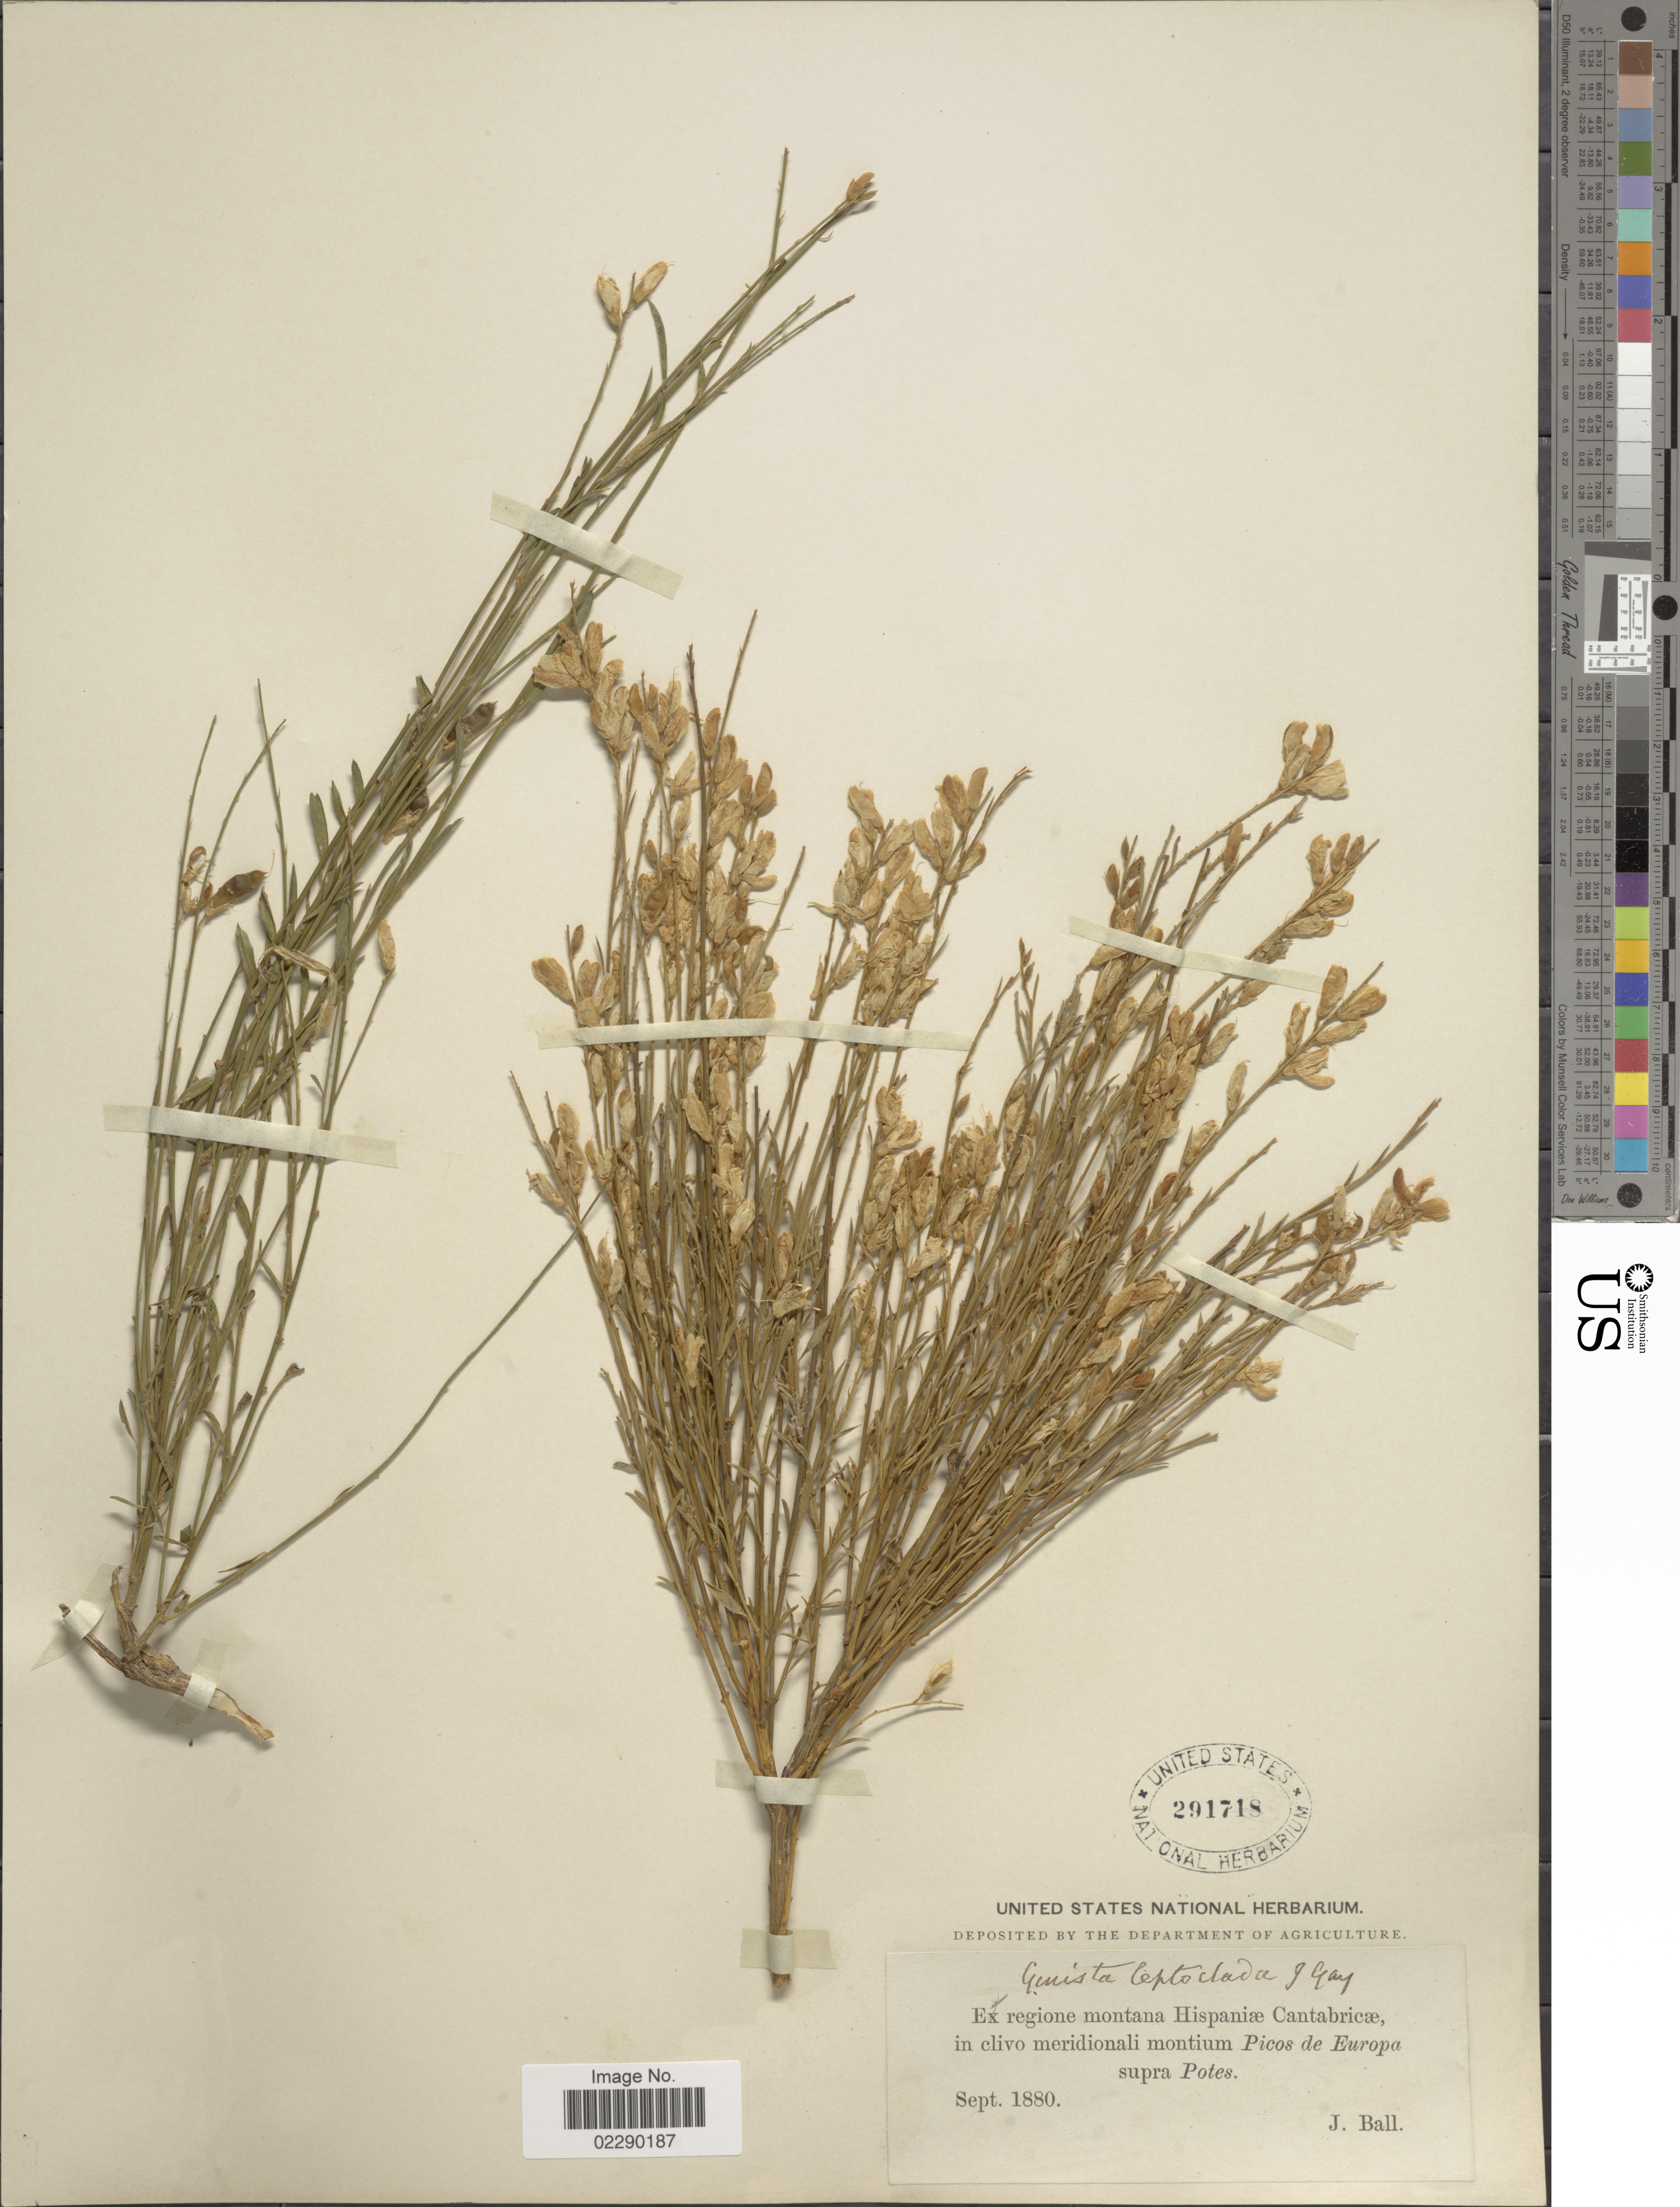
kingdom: Plantae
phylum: Tracheophyta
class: Magnoliopsida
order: Fabales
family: Fabaceae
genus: Genista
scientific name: Genista florida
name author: L.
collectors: J. Ball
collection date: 1880-09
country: Spain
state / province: Cantabria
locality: Hispaniae, montium Picos de Europa, supra Potes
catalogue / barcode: US 291718